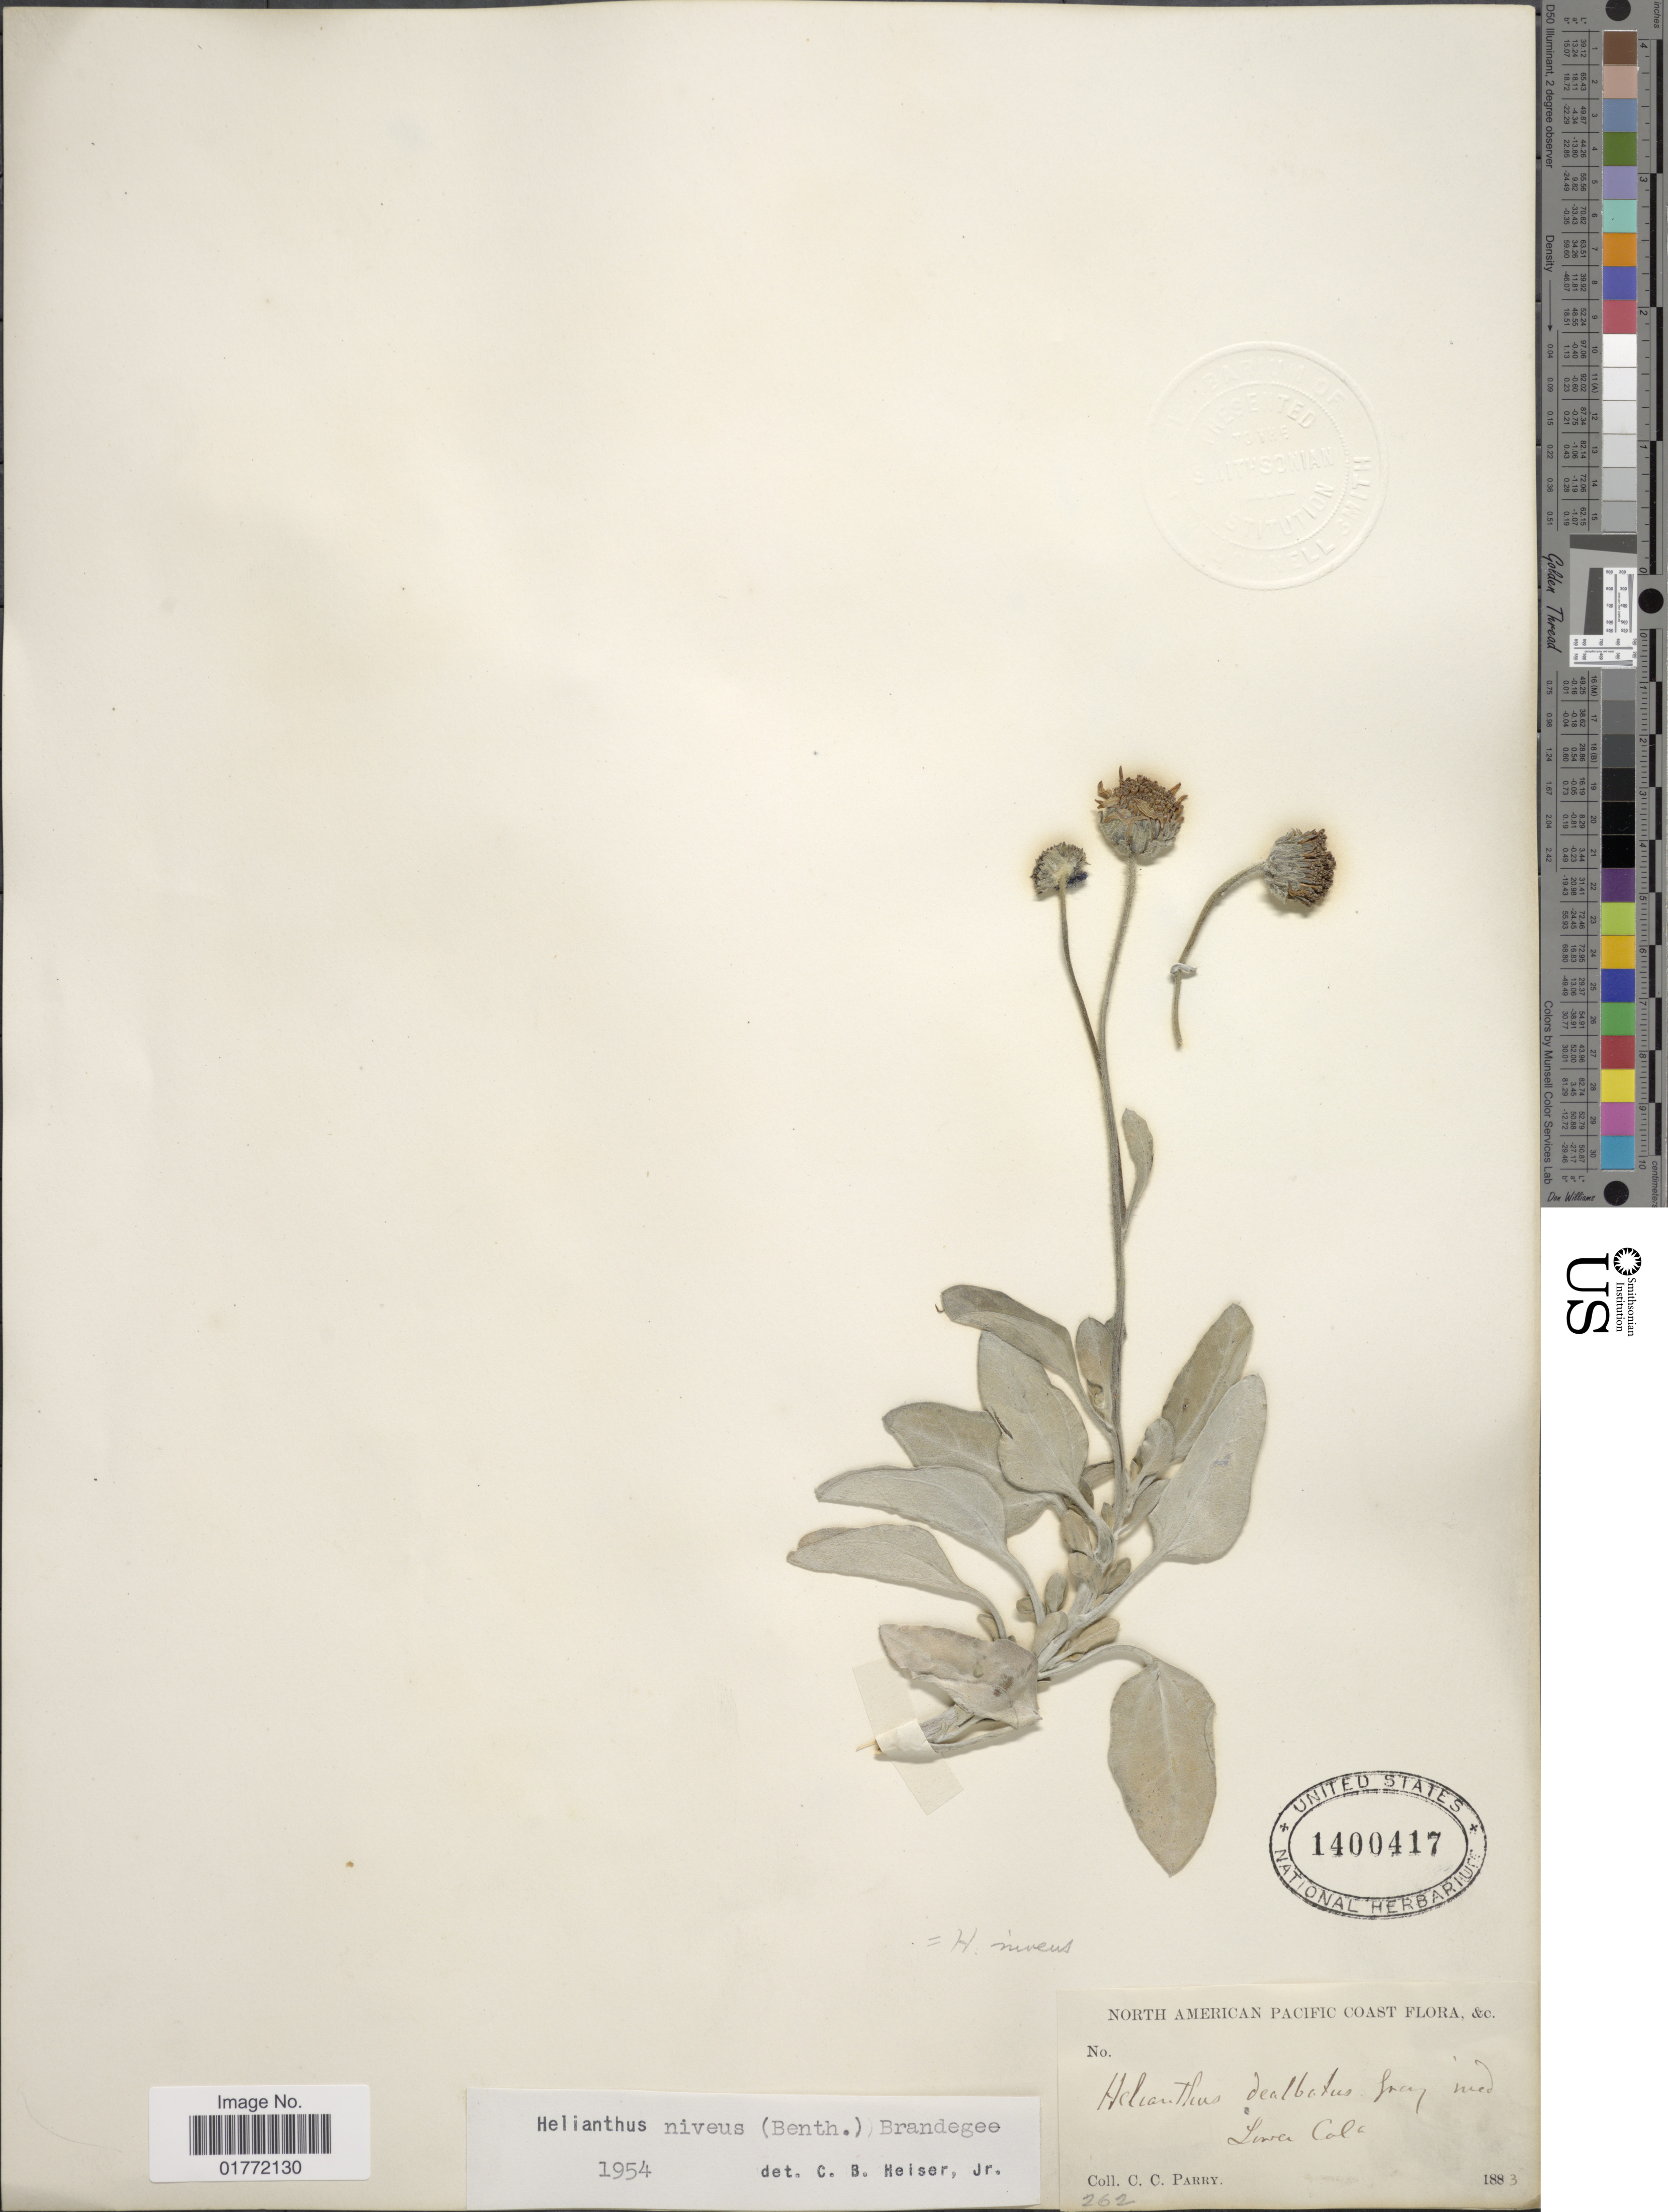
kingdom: Plantae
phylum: Tracheophyta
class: Magnoliopsida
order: Asterales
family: Asteraceae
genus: Helianthus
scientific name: Helianthus niveus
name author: (Benth.) Brandegee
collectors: C. C. Parry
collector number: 262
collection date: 1883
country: Mexico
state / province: Baja California Sur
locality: North American Pacific Coast, Lower Cal.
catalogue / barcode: US 1400417